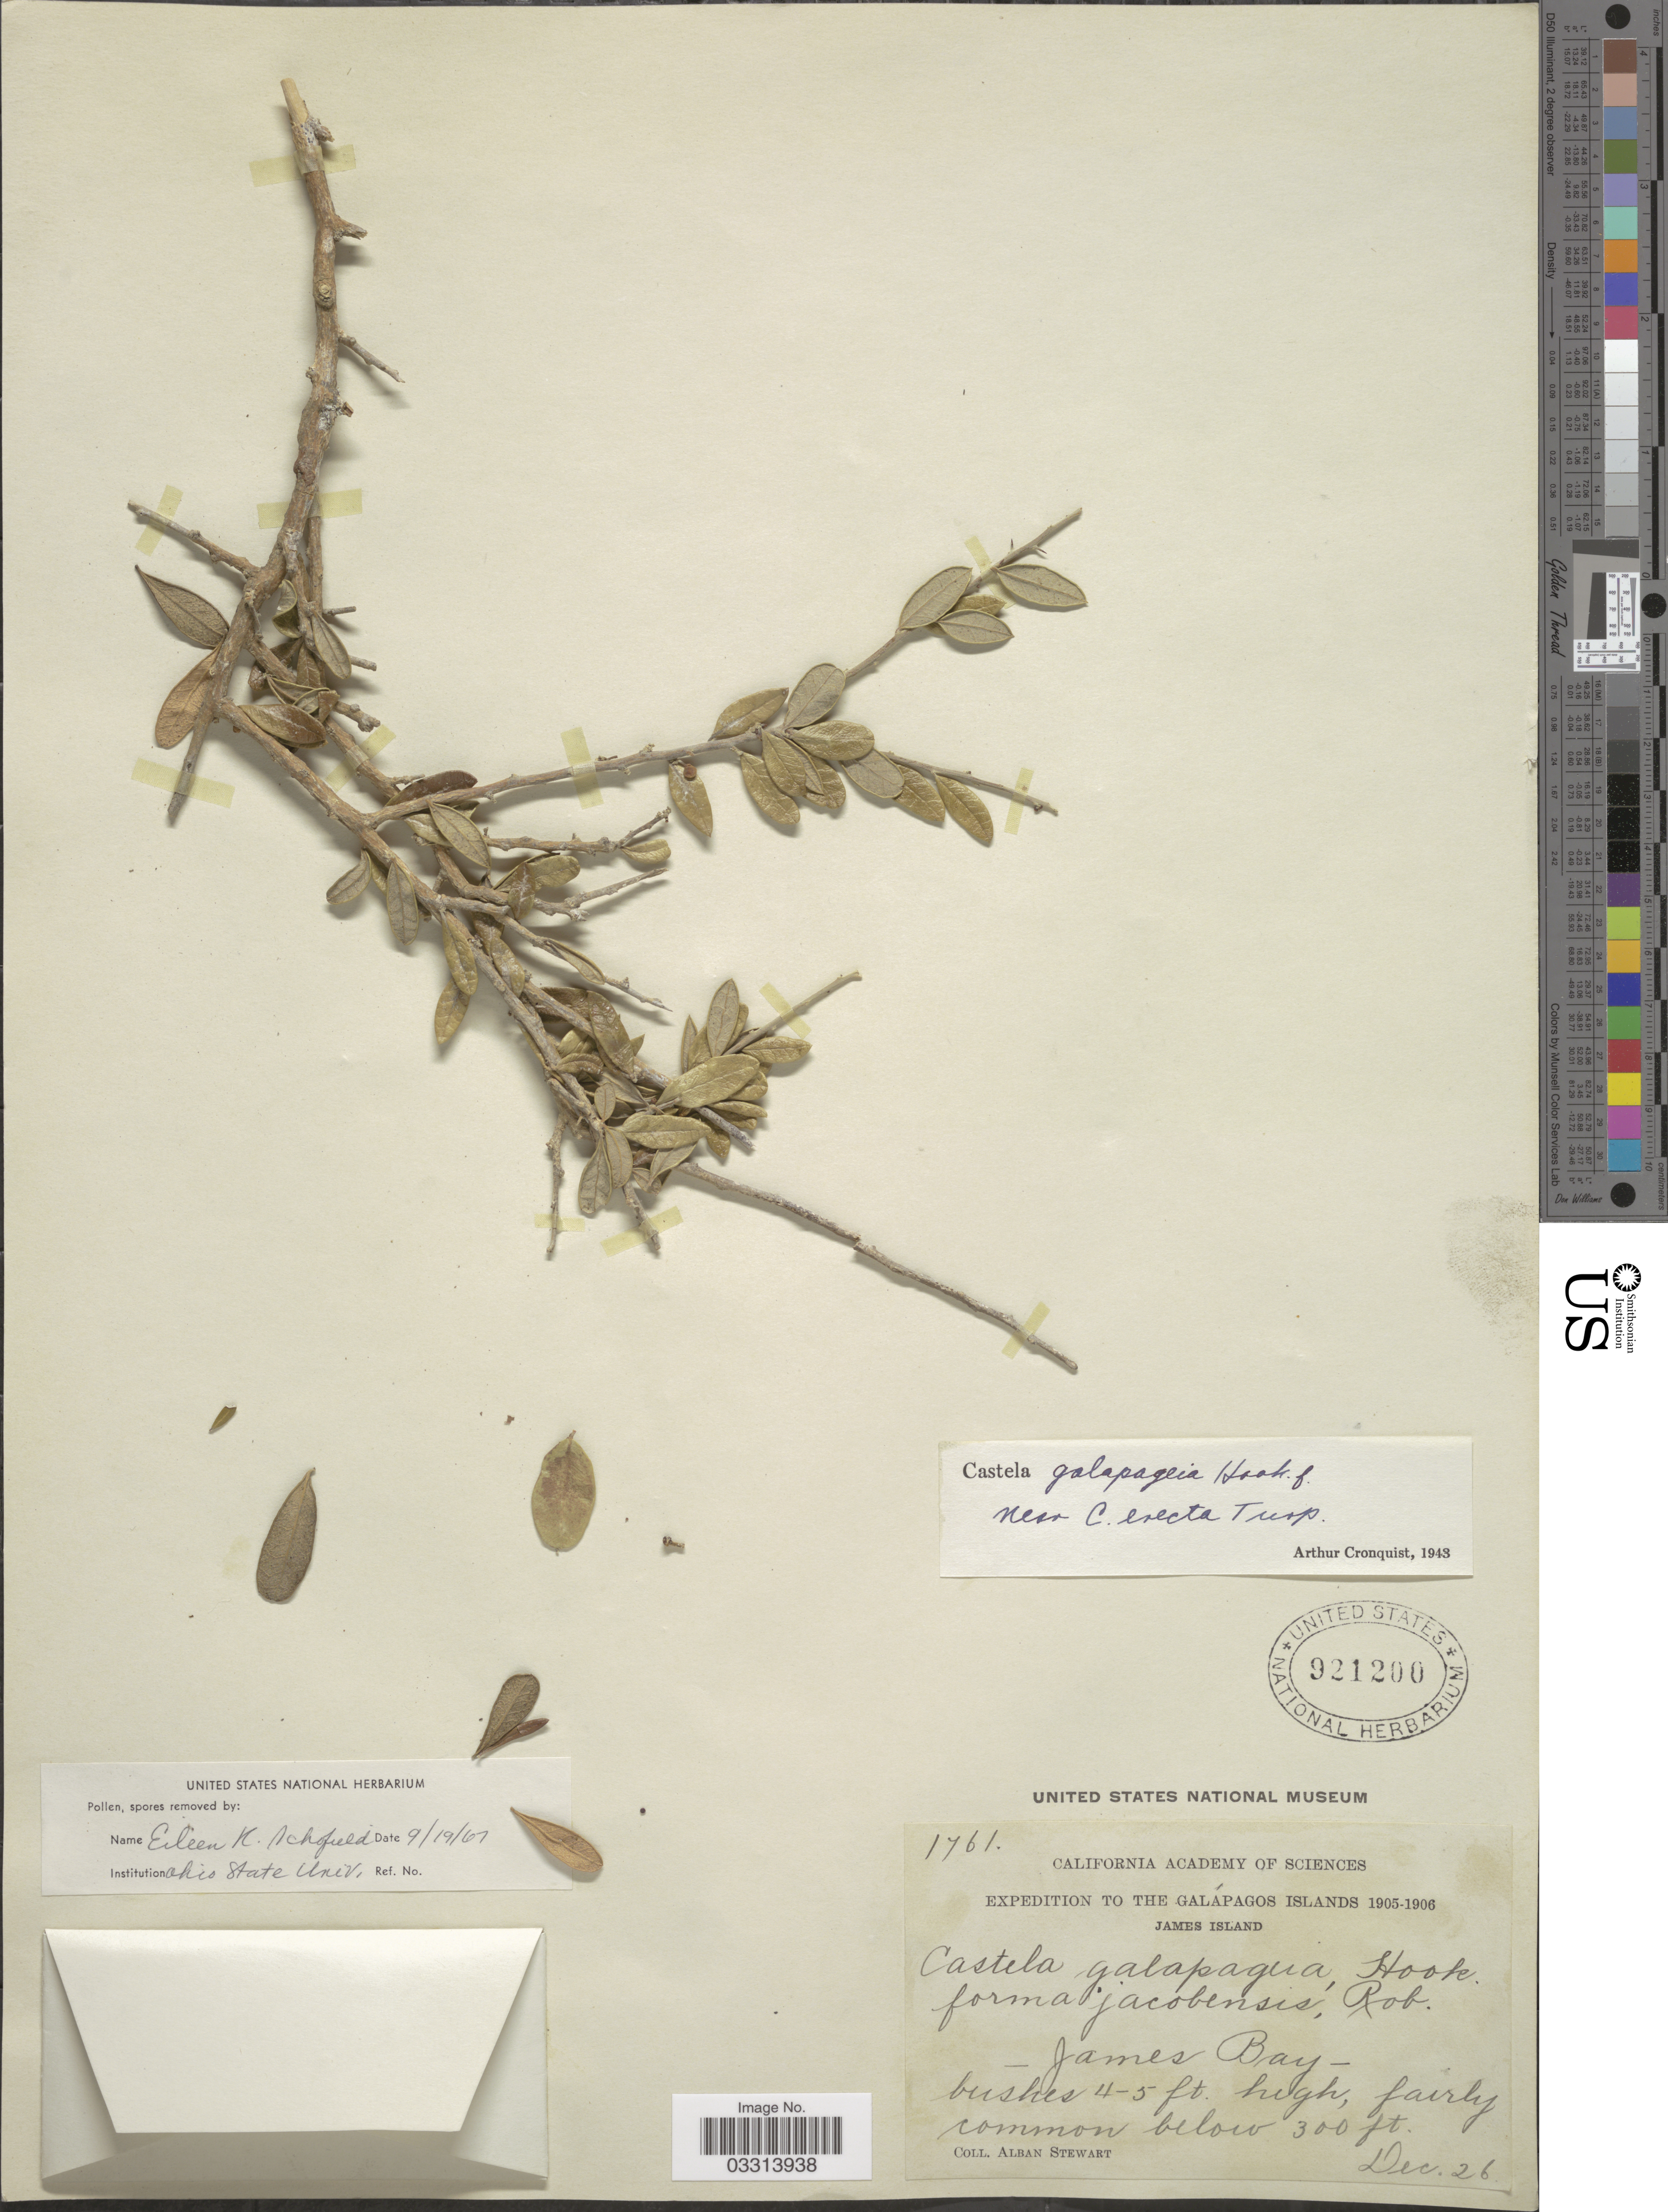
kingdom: Plantae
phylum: Tracheophyta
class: Magnoliopsida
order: Sapindales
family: Simaroubaceae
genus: Castela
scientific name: Castela galapageia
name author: Hook. f.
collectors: A. Stewart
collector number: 1761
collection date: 1905-12-26/1906-12-26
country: Ecuador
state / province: Colón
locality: The Galapagos Islands. James Island. -James Bay-.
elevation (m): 91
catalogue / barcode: US 921200